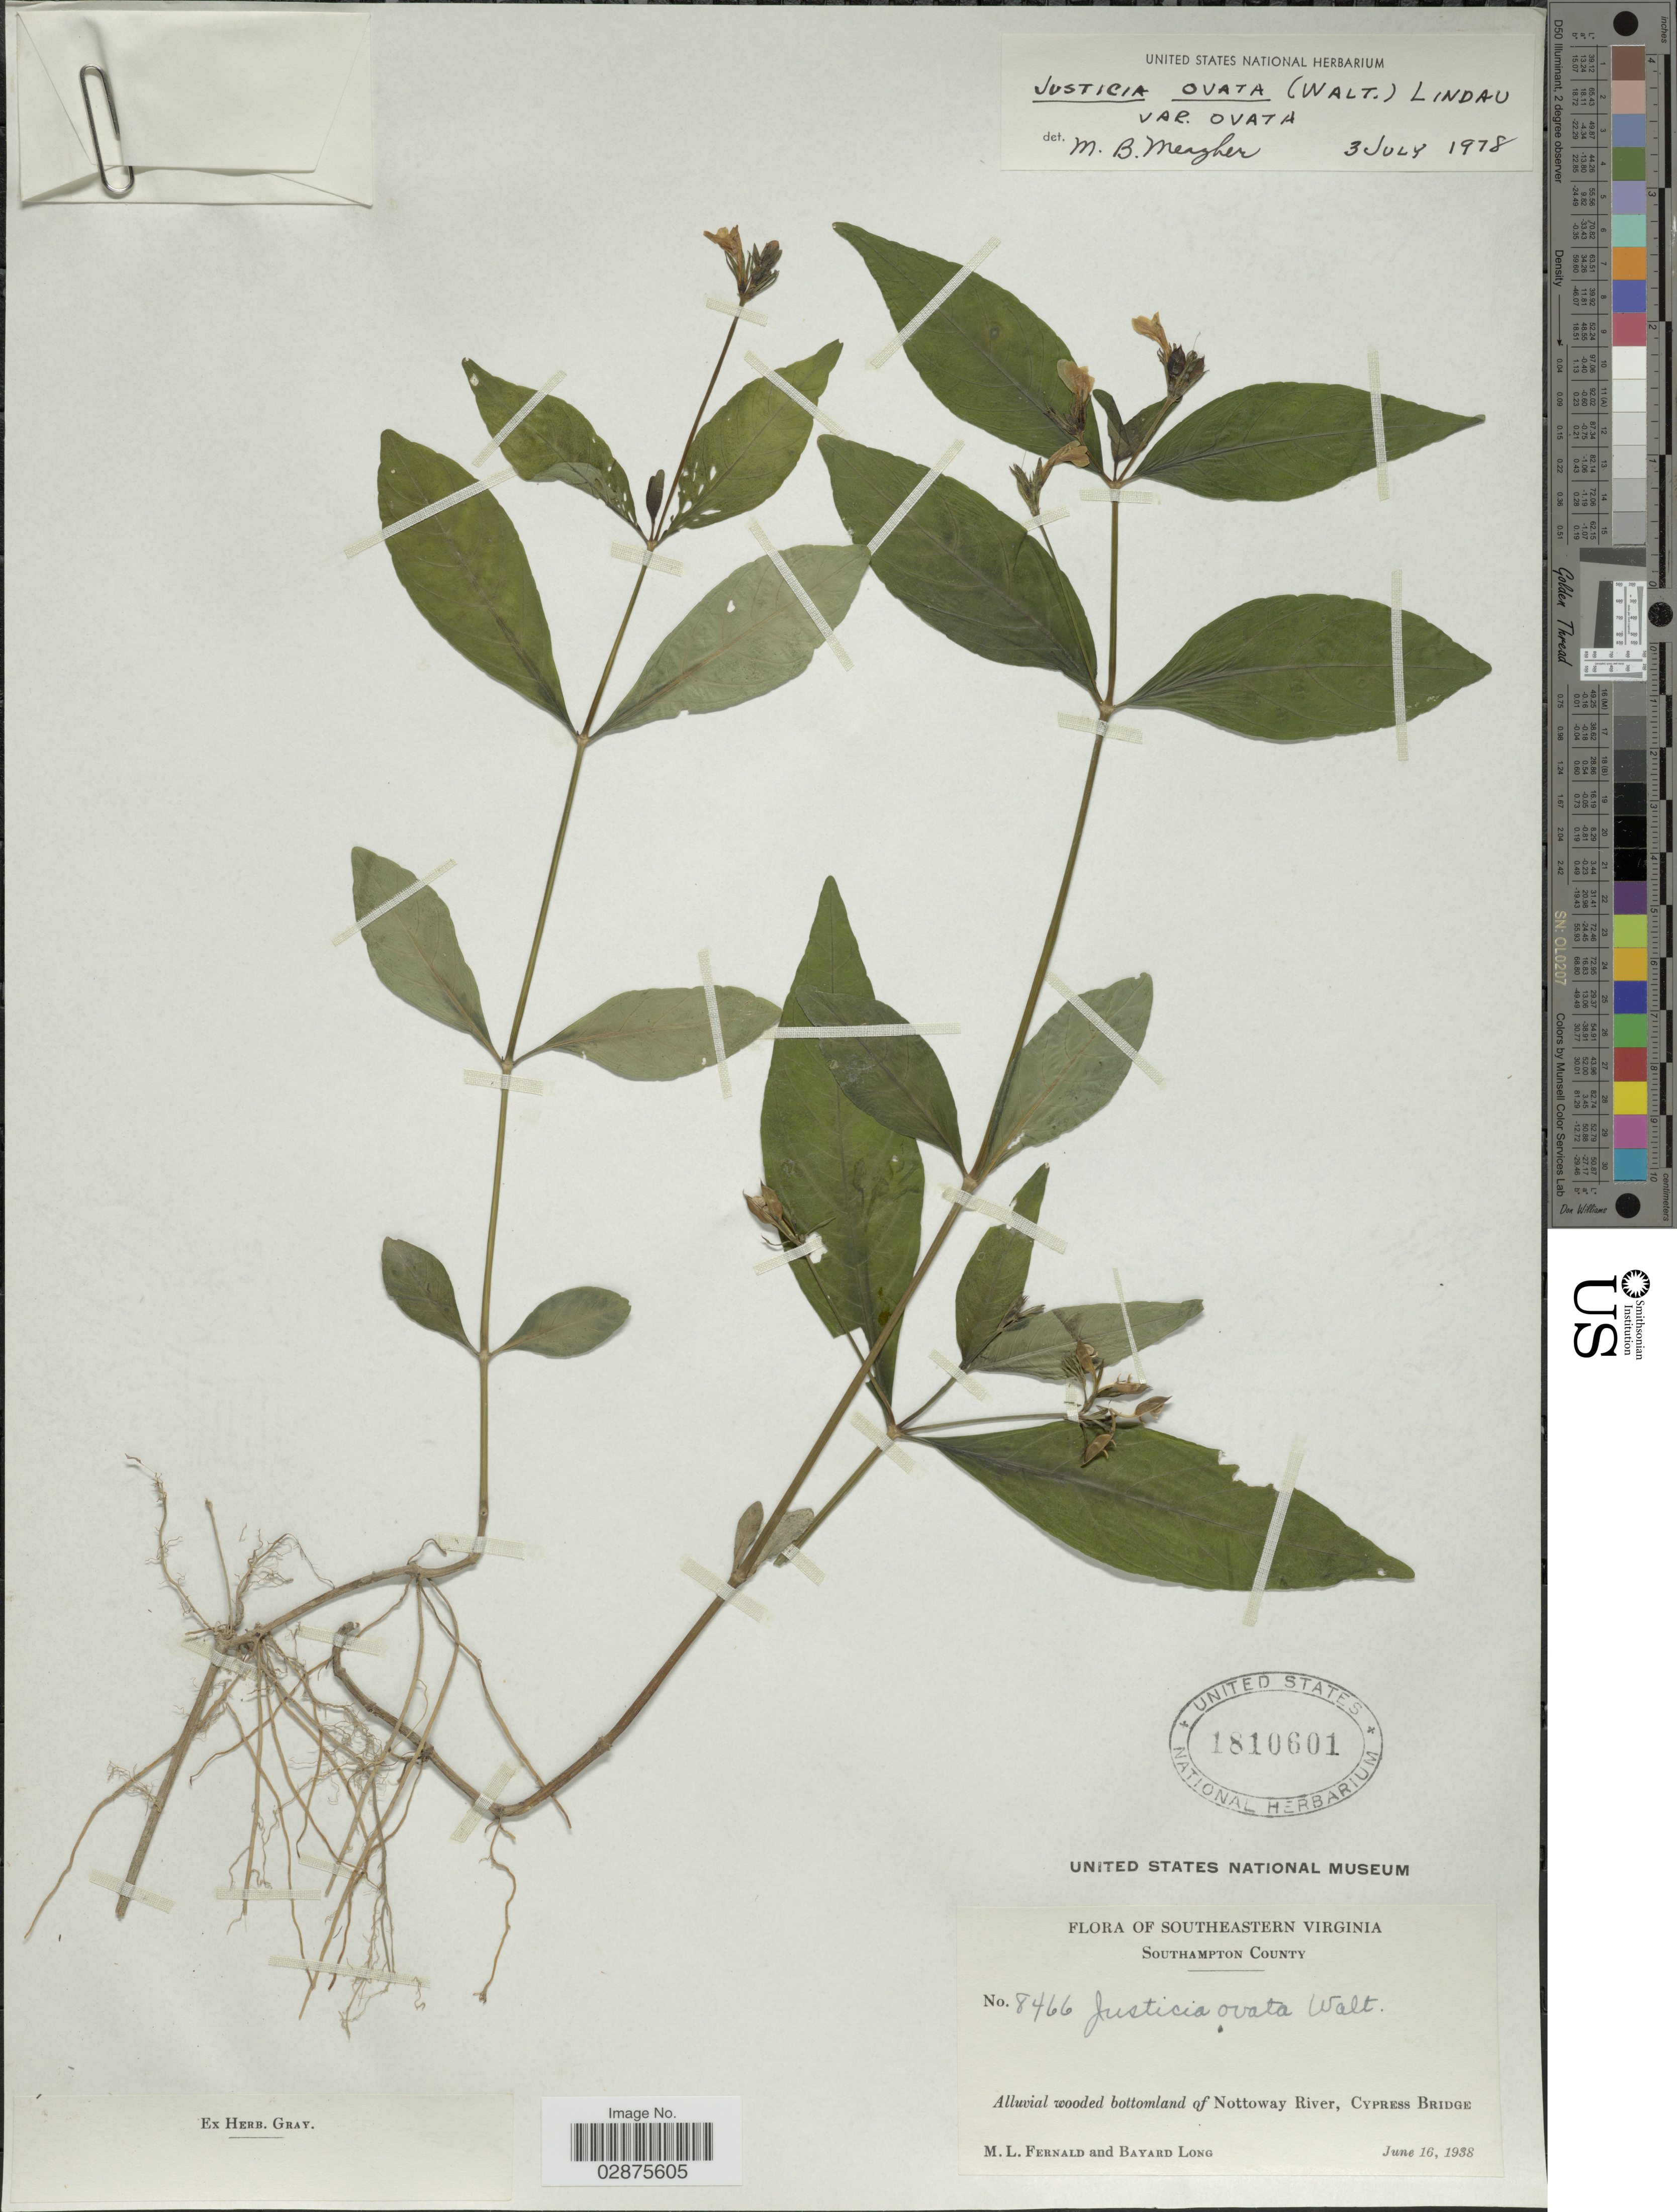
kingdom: Plantae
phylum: Tracheophyta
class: Magnoliopsida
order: Lamiales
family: Acanthaceae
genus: Justicia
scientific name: Justicia mortuifluminis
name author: Fernald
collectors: M. L. Fernald & B. H. Long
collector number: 8466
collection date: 1938-06-16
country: United States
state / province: Virginia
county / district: Southampton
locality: Southeastern Virginia. Southampton County. Alluvial wooded bottomland of Nottoway River, Cypress Bridge.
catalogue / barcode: US 1810601